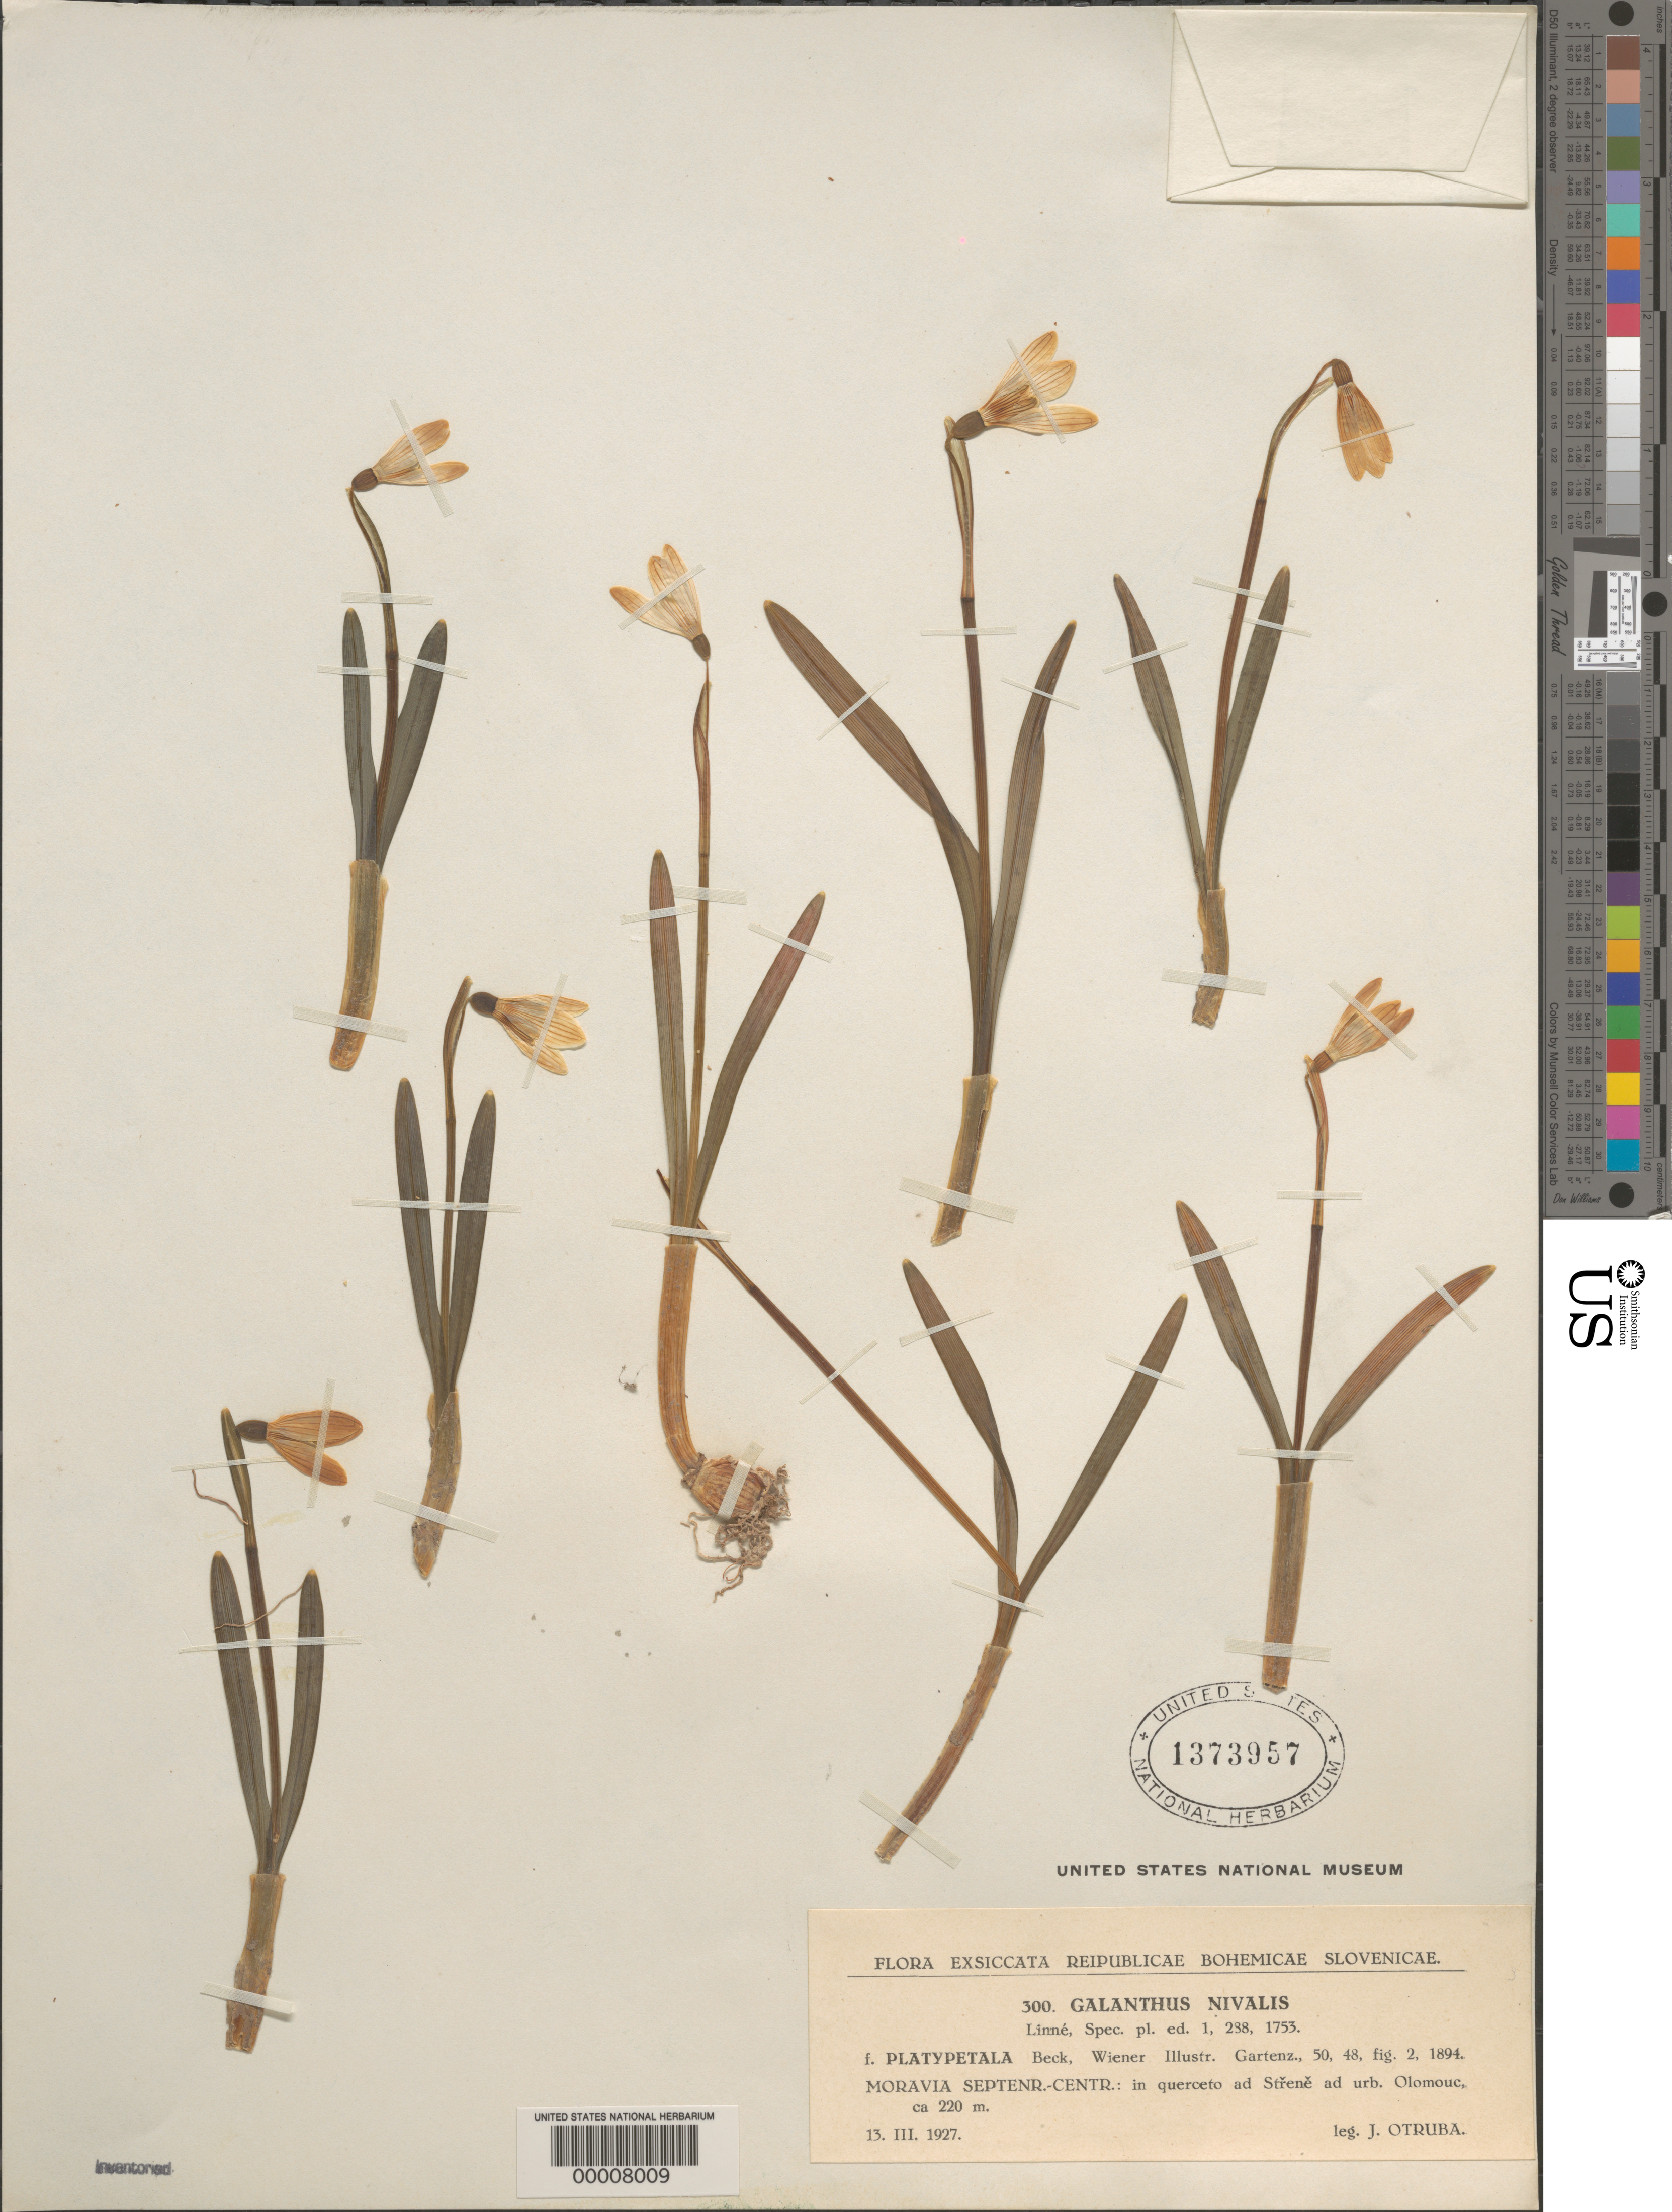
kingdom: Plantae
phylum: Tracheophyta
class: Liliopsida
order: Asparagales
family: Amaryllidaceae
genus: Galanthus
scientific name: Galanthus nivalis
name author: L.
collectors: J. Otruba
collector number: Exsicc. 300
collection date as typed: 13 Mar 1927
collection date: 1927-03-13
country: Czechia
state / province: Olomouc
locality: [former], Severomoravsky Kraj, Olomouc. [Olomouc District]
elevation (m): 220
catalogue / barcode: US 1373957